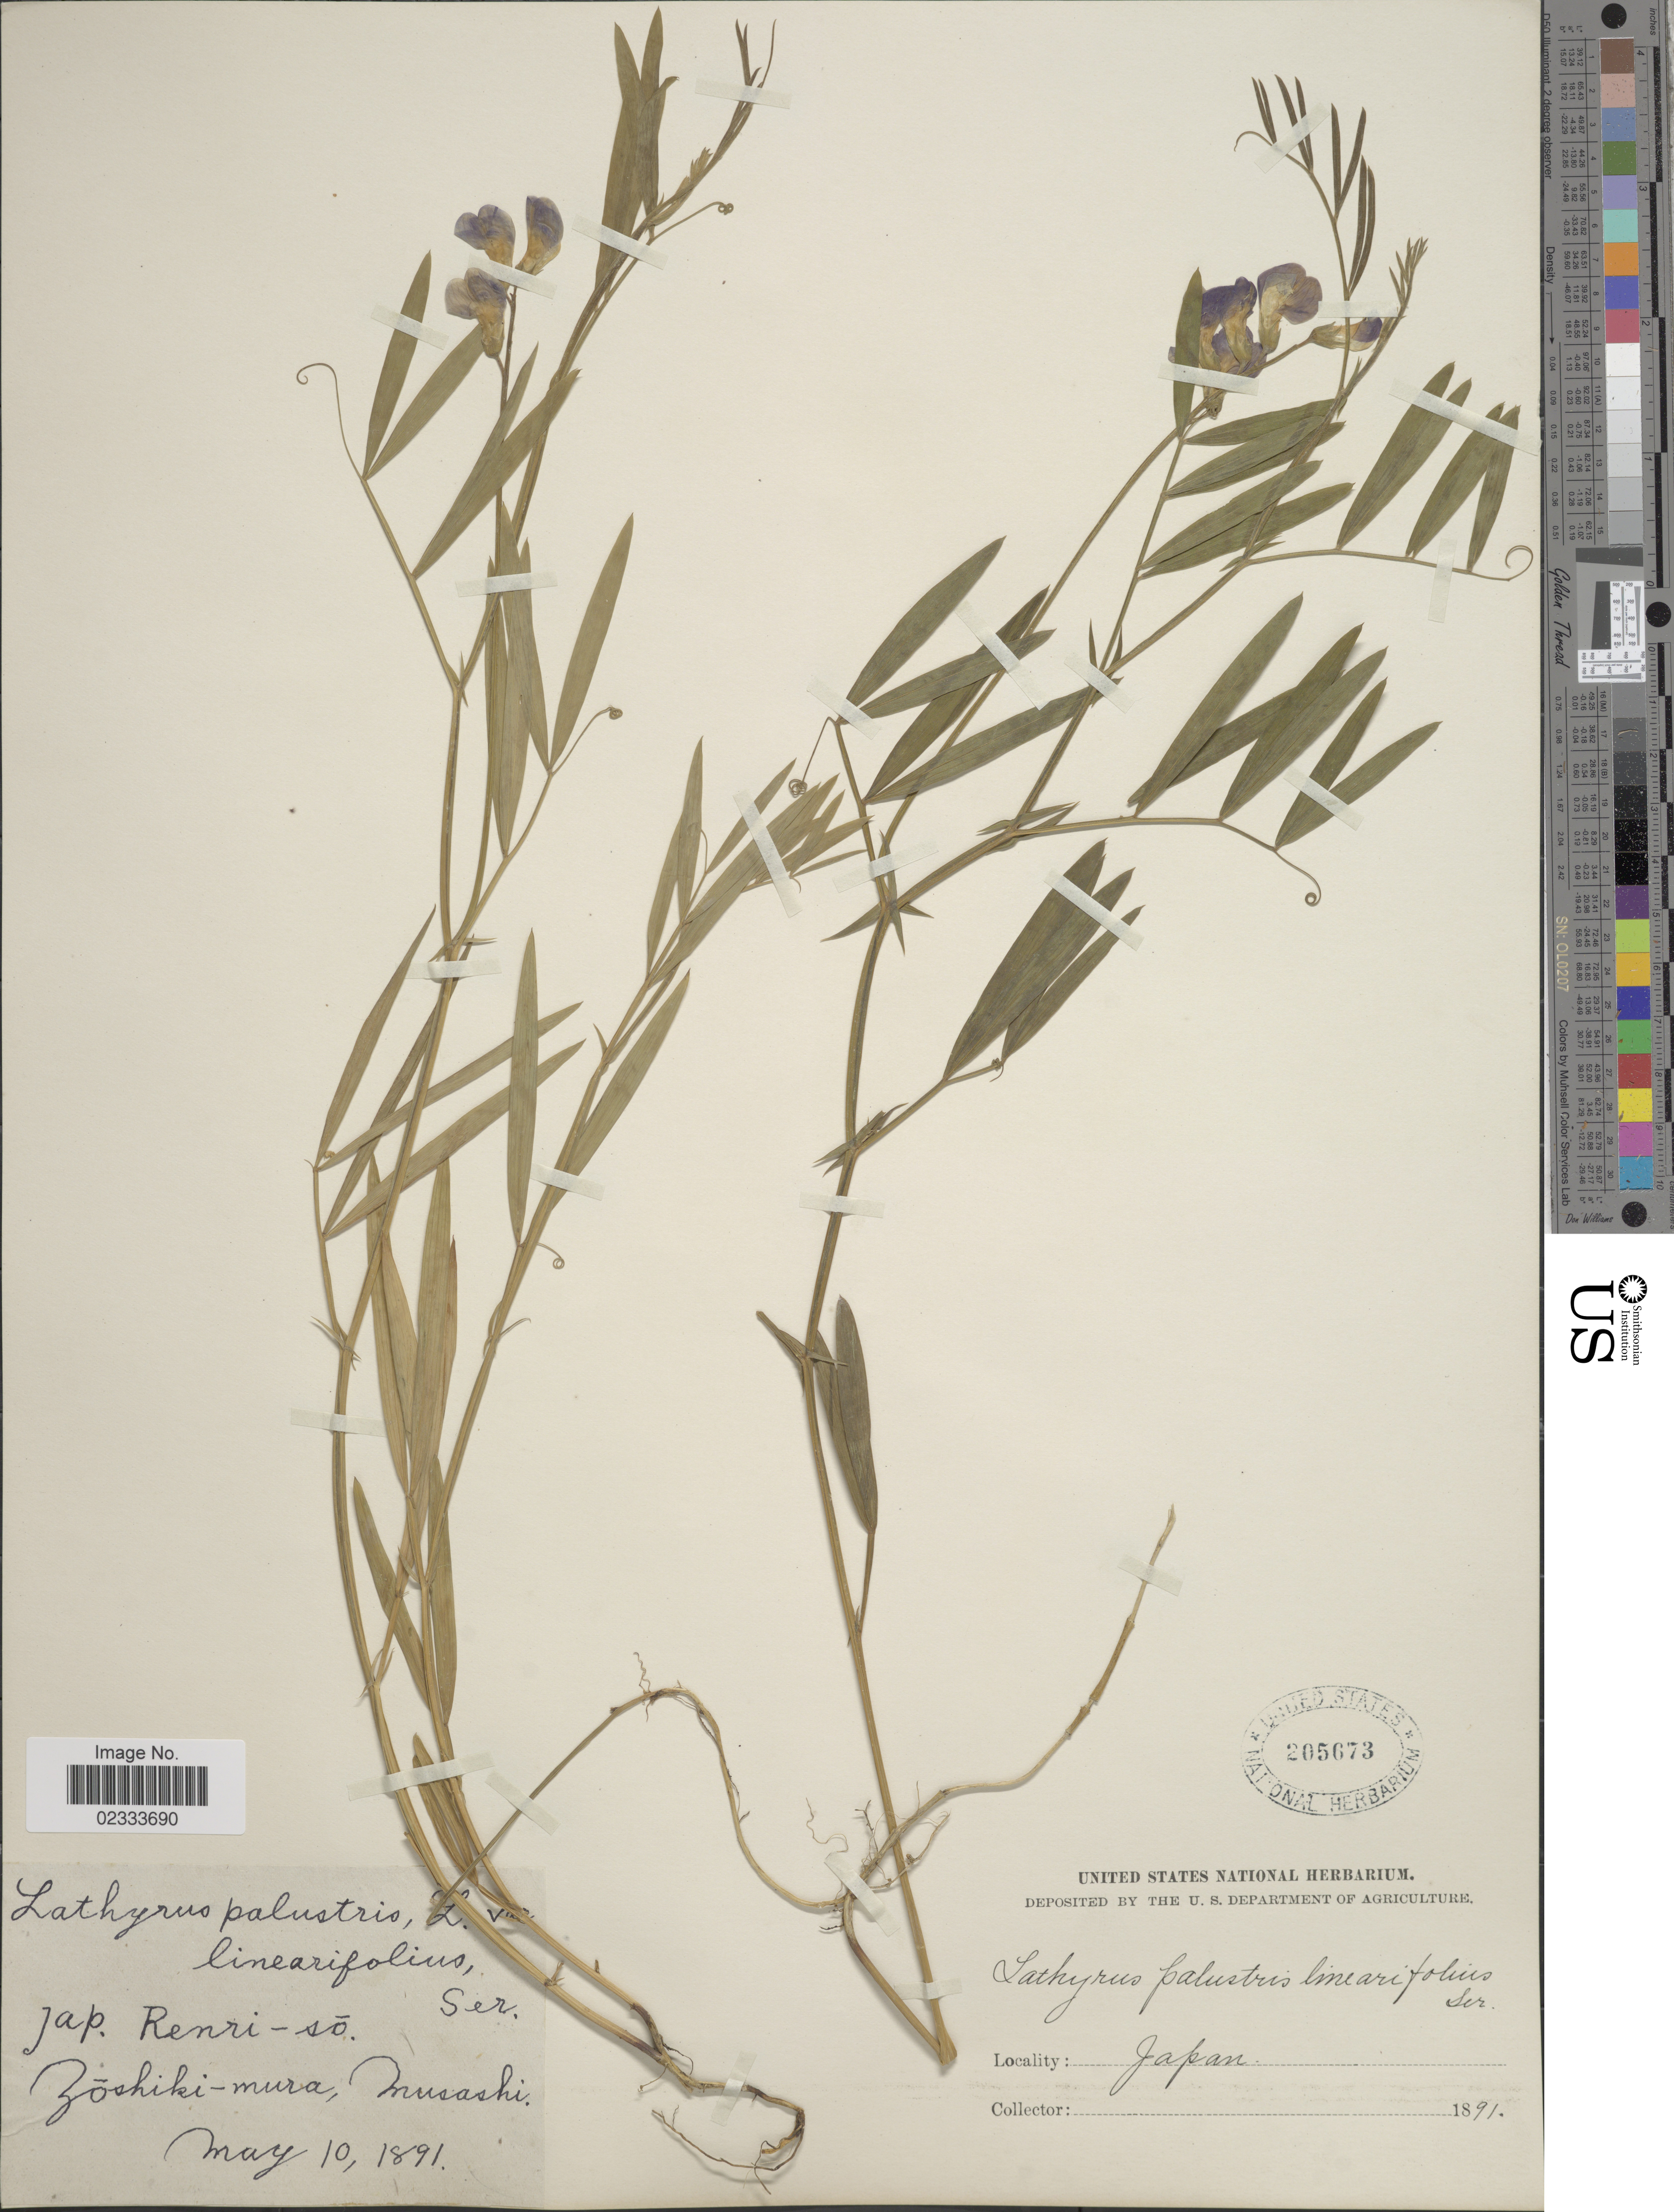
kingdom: Plantae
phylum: Tracheophyta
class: Magnoliopsida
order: Fabales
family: Fabaceae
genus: Lathyrus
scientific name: Lathyrus palustris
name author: L.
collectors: ex herb. United States National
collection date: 1891-05-10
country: Japan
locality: Renri-so, Zoshiki-mura, Musashi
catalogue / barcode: US 205673